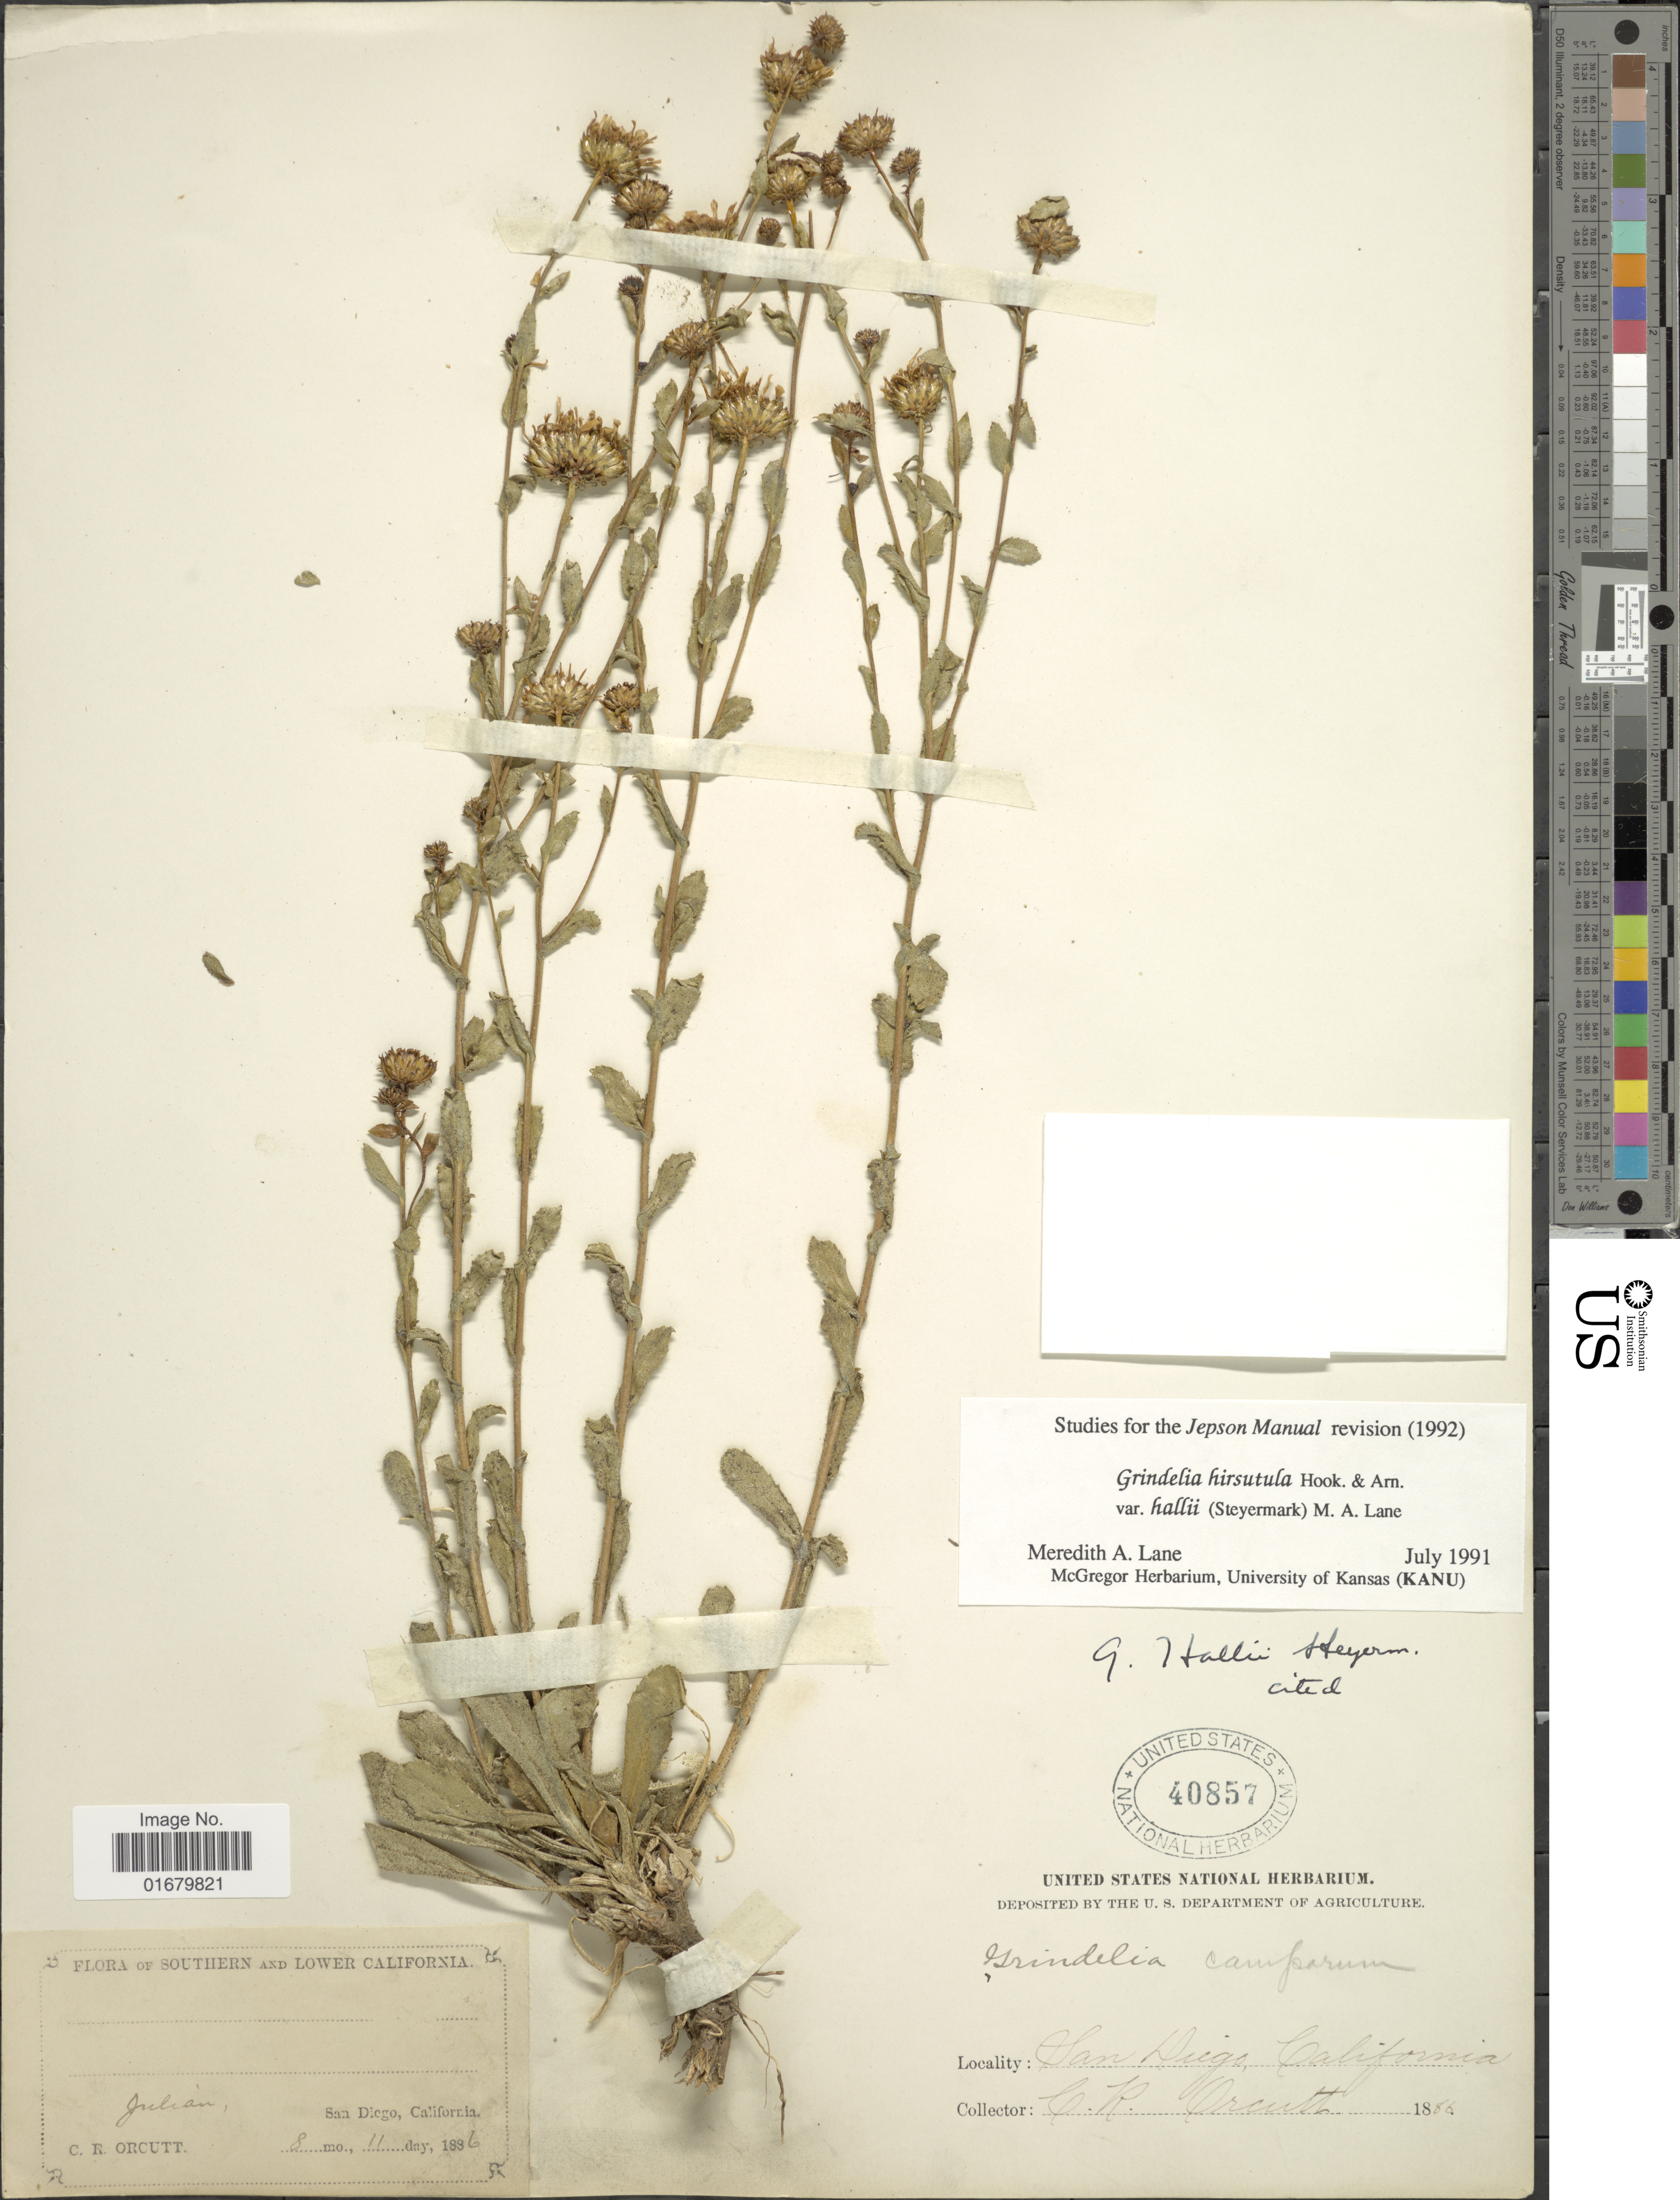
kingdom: Plantae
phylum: Tracheophyta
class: Magnoliopsida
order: Asterales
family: Asteraceae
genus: Grindelia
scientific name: Grindelia hirsutula var. halli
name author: (Steyerm. ex Steyerm.) M.A. Lane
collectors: C. R. Orcutt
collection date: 1896-08-11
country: United States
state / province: California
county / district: San Diego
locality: San Diego, Julian.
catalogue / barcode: US 40857